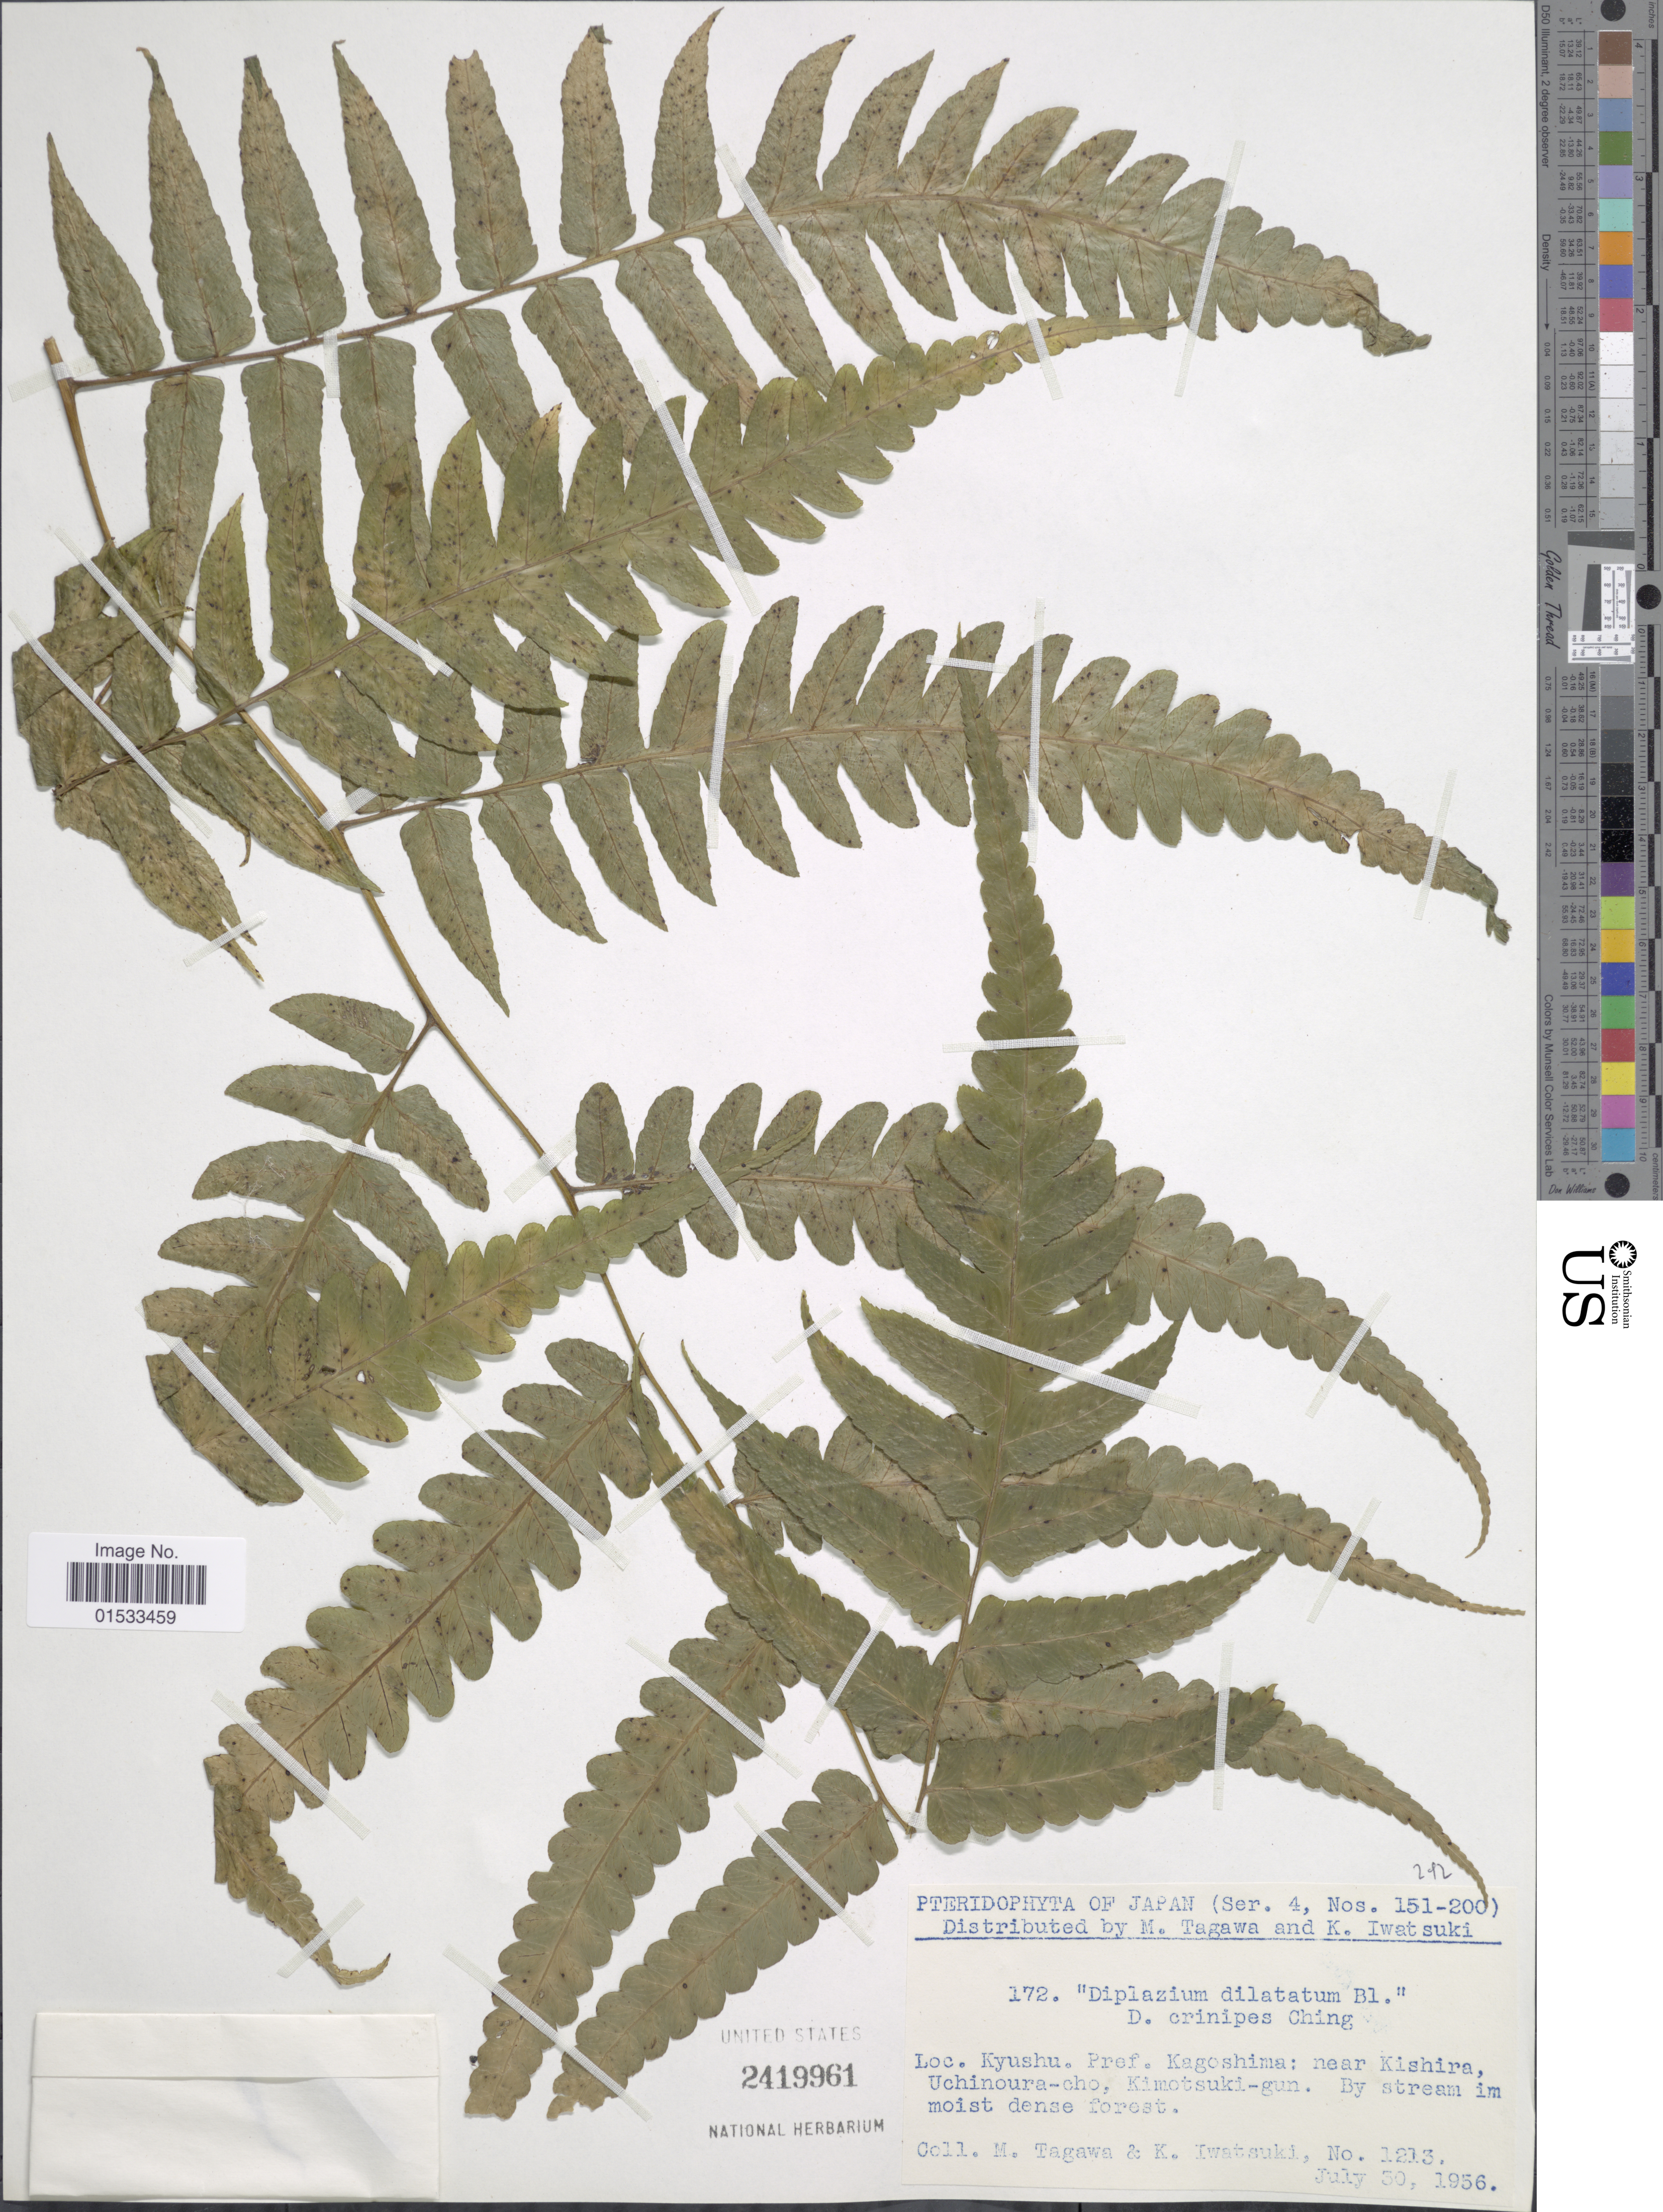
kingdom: Plantae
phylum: Tracheophyta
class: Polypodiopsida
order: Polypodiales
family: Athyriaceae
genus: Diplazium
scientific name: Diplazium dilatatum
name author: Blume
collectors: M. Tagawa & K. Iwatsuki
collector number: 1213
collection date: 1956-07-30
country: Japan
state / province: Kagosima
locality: Kyushu, near Kishira, Uchinoura-cho, Kimotsuki- gun.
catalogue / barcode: US 2419961